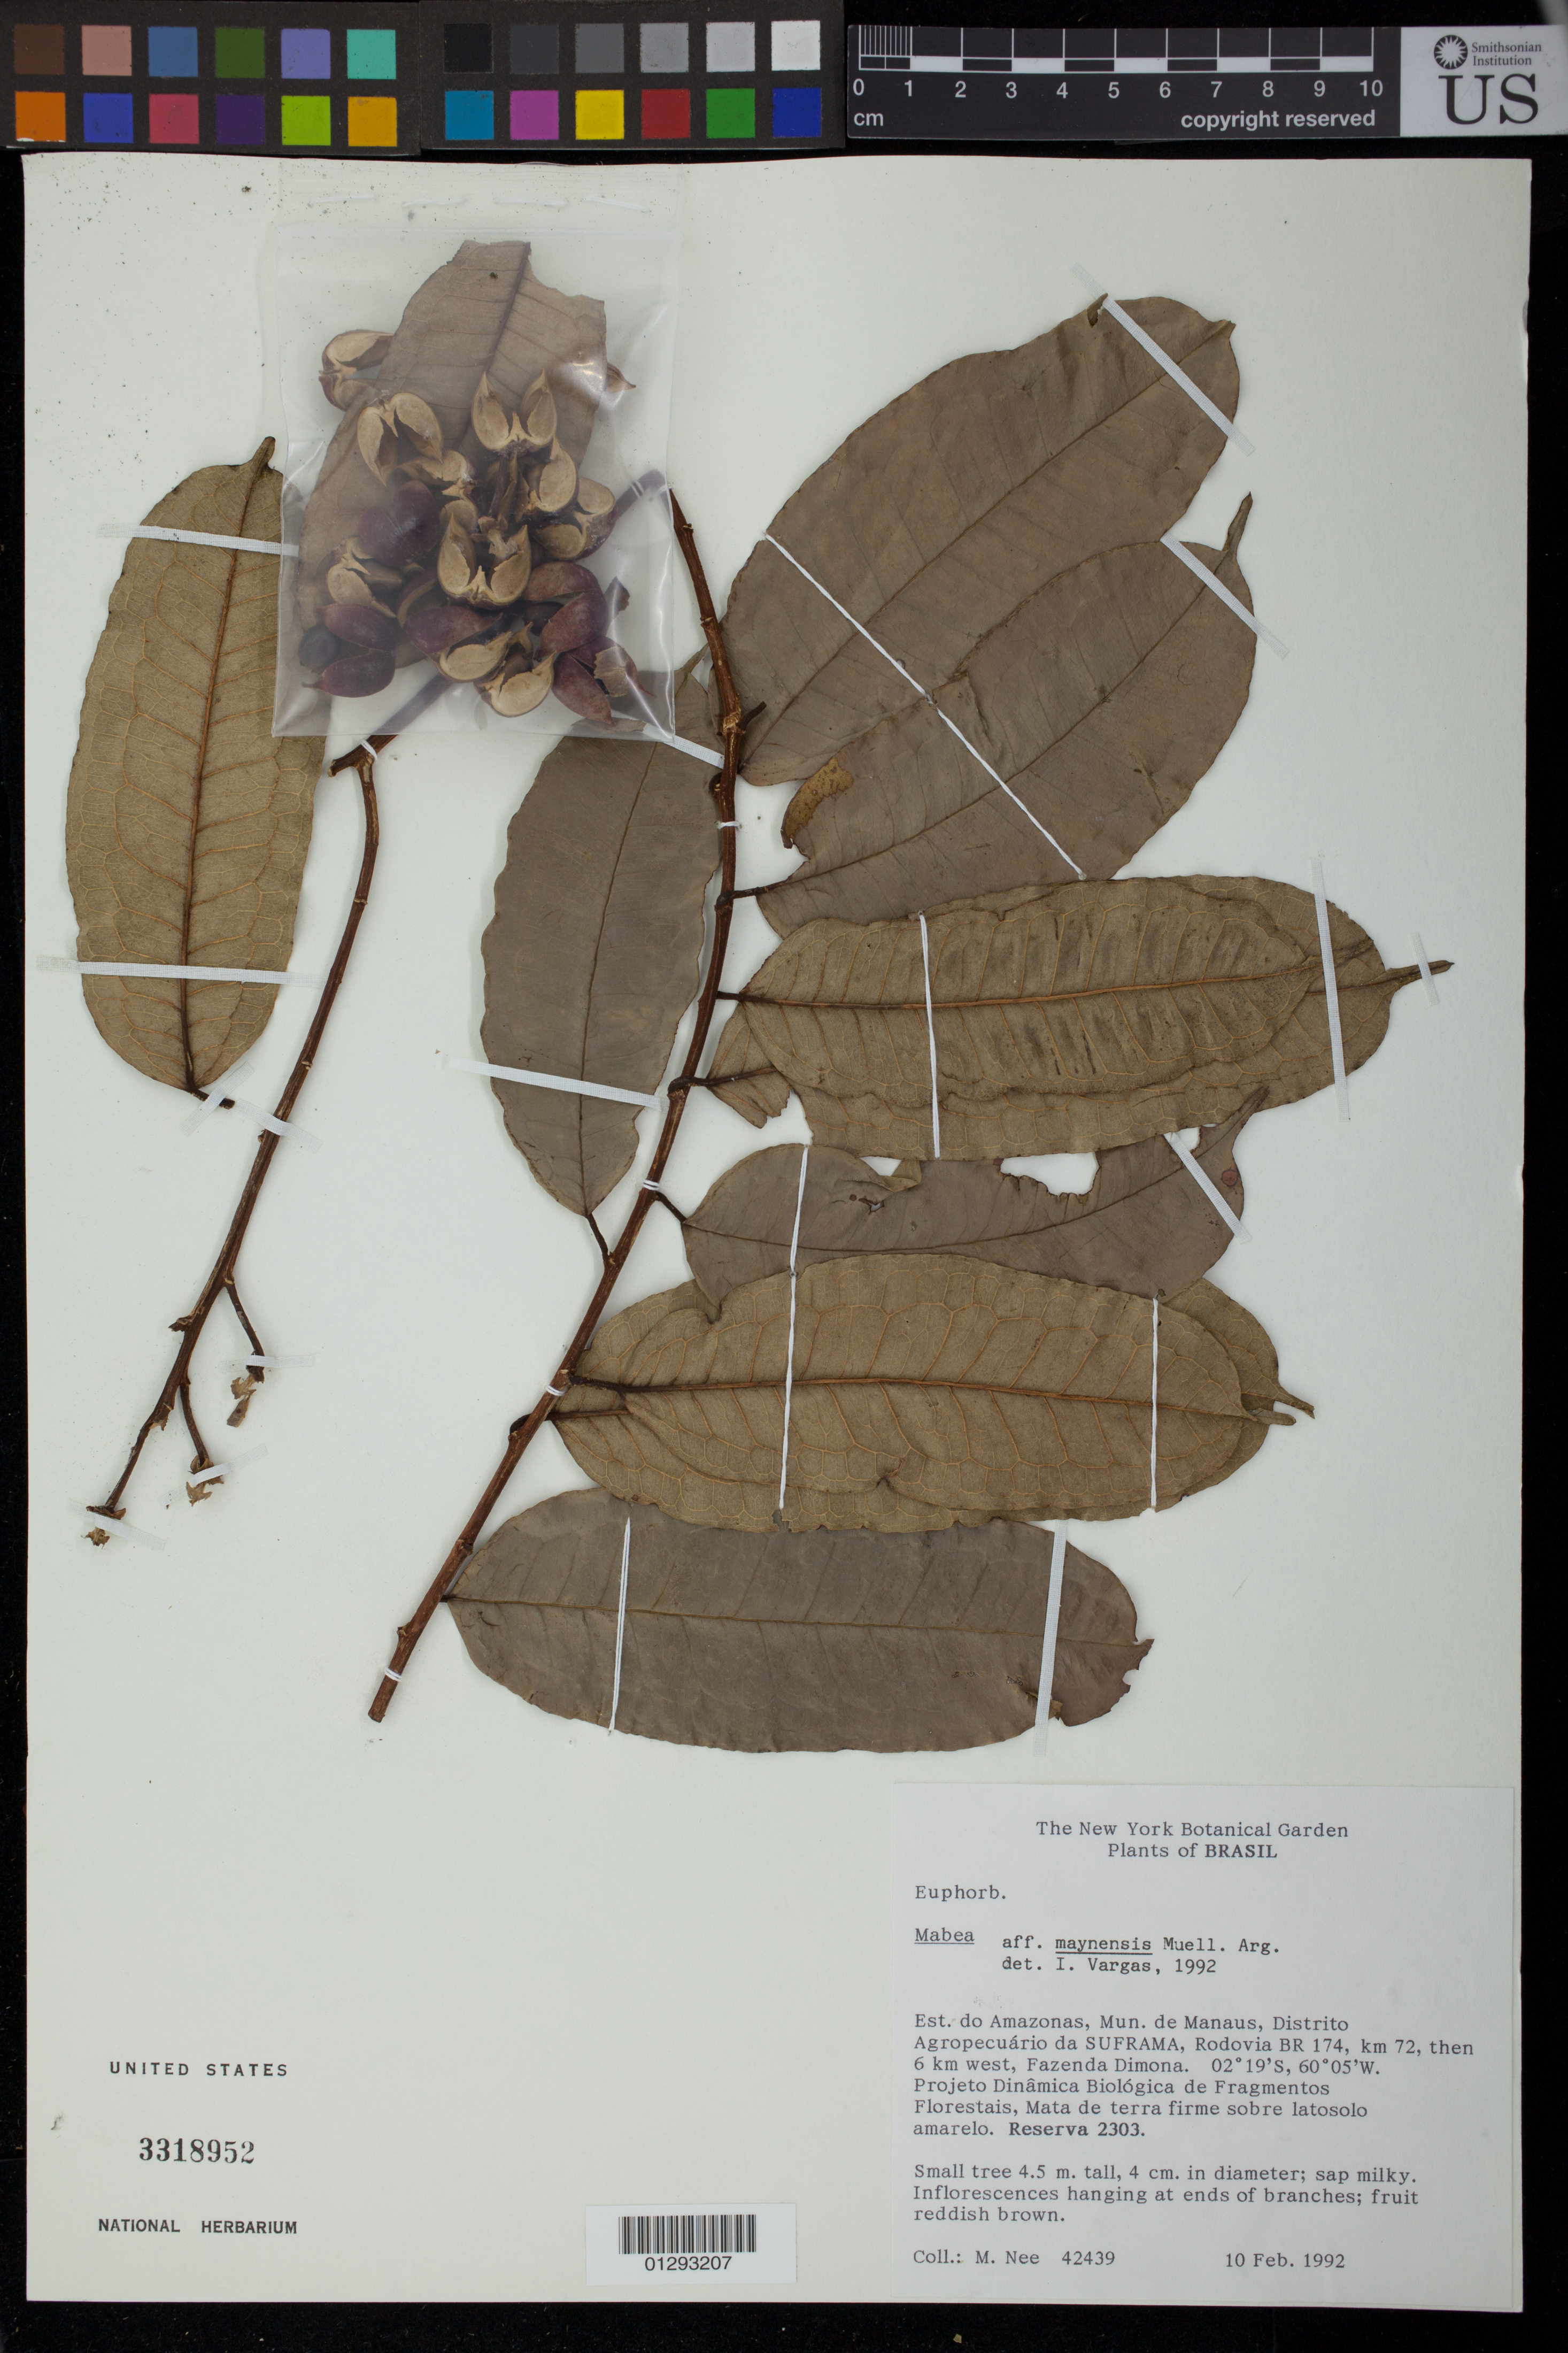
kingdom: Plantae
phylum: Tracheophyta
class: Magnoliopsida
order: Malpighiales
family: Euphorbiaceae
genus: Mabea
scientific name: Mabea maynensis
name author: Spruce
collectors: M. Nee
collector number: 42439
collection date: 1992-02-10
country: Brazil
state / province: Amazonas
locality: Mun. de Manaus, Distrito Agropecuario da Suframa, Rodovia BR 174, km 72, then 6 km west, Fazenda Dimona.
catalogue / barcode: US 3318952